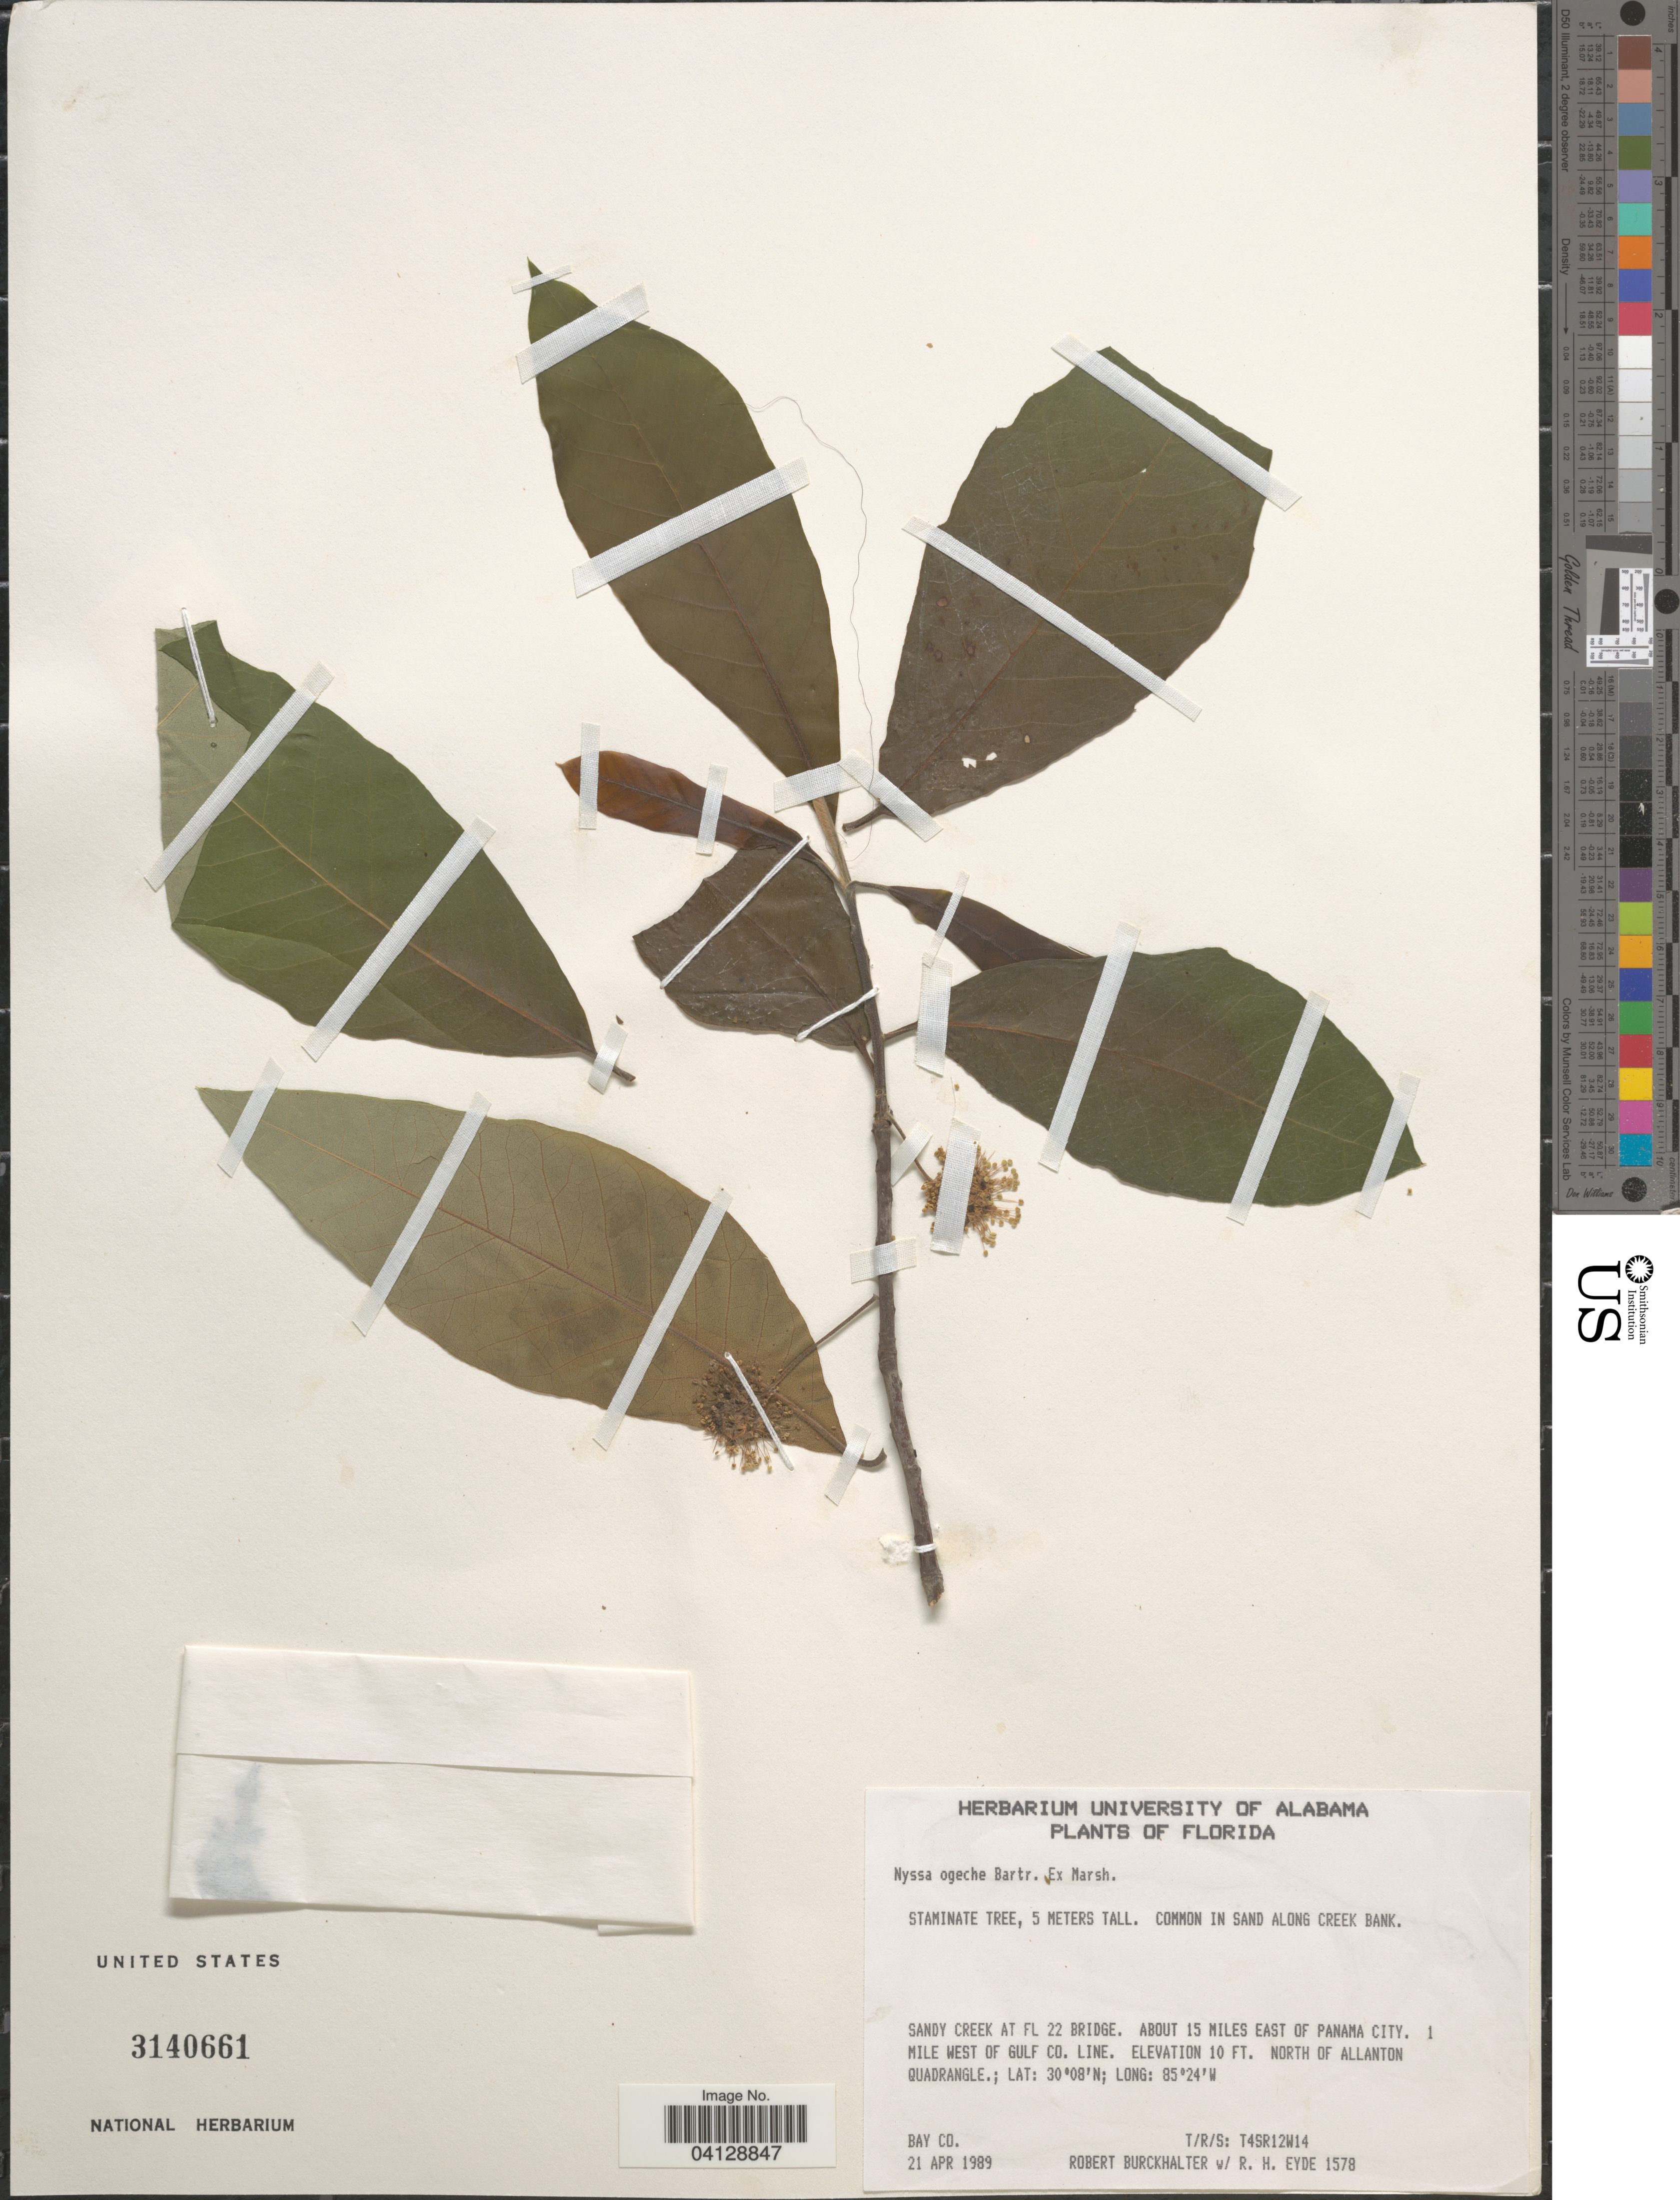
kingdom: Plantae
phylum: Tracheophyta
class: Magnoliopsida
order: Cornales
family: Nyssaceae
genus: Nyssa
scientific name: Nyssa ogeche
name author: W. Bartram ex Marshall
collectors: R. Burckhalter & R. H. Eyde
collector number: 1578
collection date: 1989-04-21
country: United States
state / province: Florida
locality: Sandy Creek at FL 22 Bridge. About 15 miles east of Panama City. 1 mile west of Gulf Co. Line. North of Allanton Quadrangle. T/R/S: T4SR12W14.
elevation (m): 3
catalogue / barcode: US 3140661